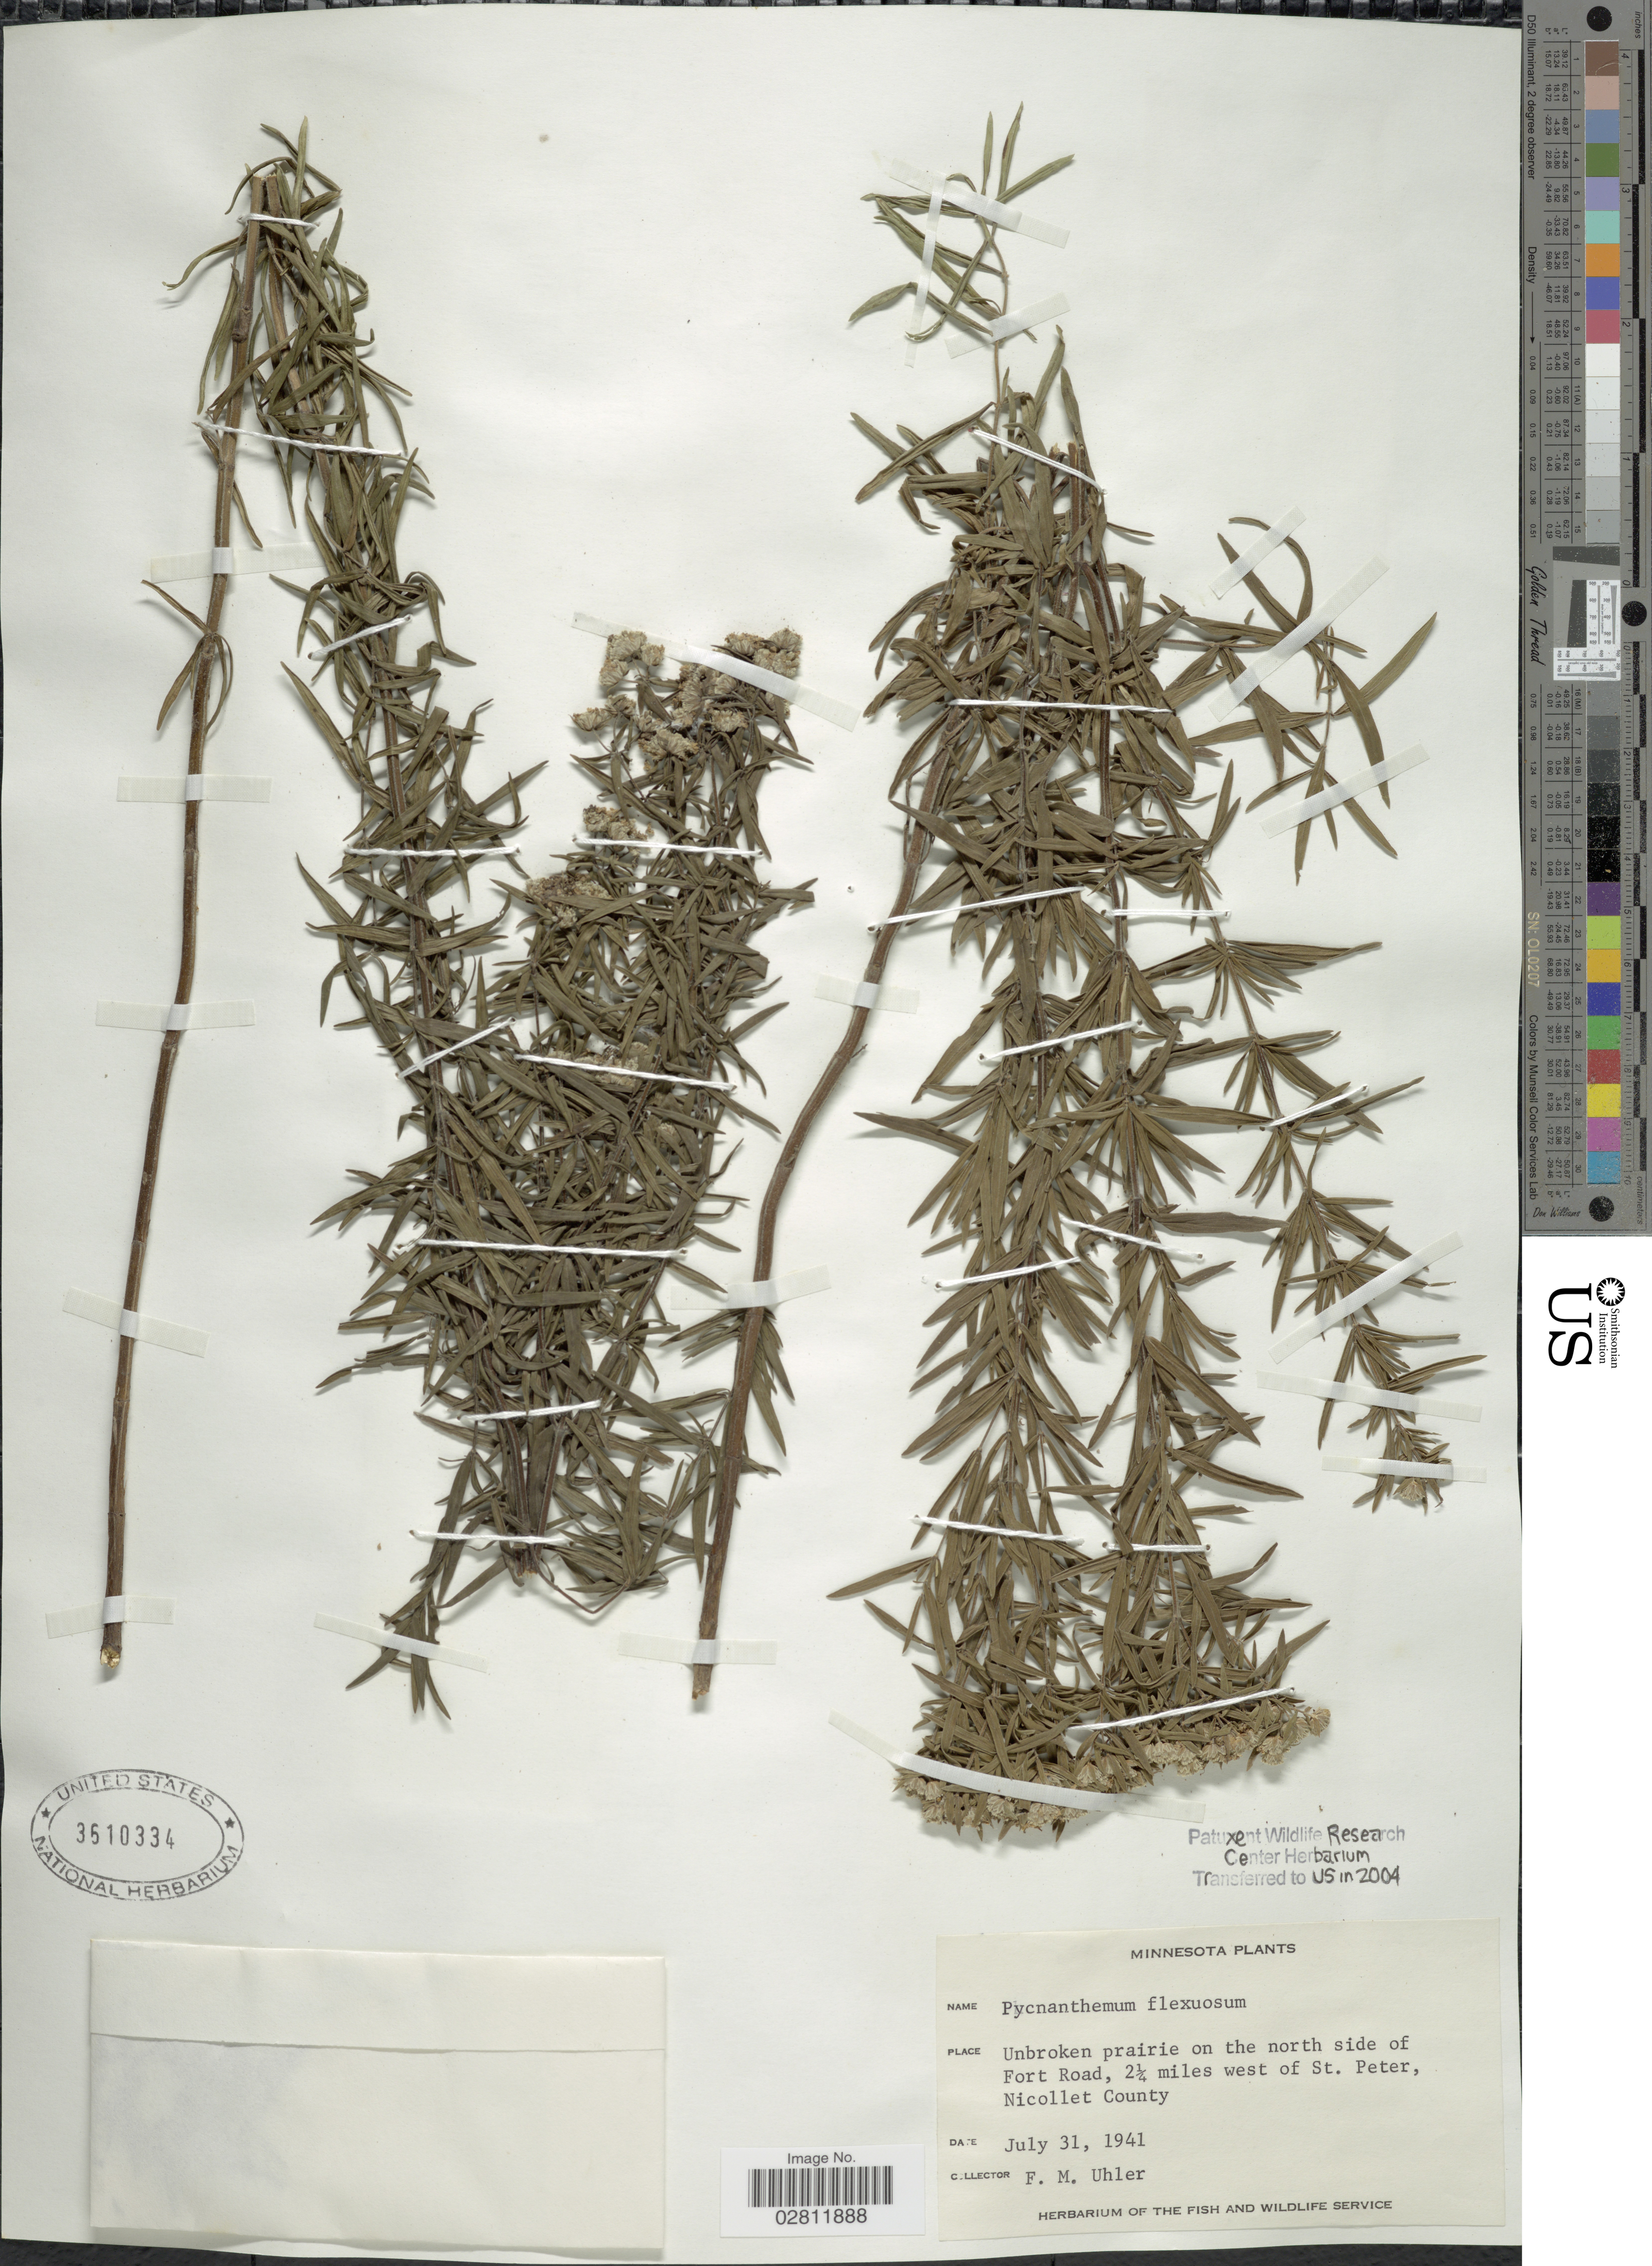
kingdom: Plantae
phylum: Tracheophyta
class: Magnoliopsida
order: Lamiales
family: Lamiaceae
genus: Pycnanthemum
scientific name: Pycnanthemum flexuosum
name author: (Walter) Britton, Stearns & Poggenb.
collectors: F. M. Uhler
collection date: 1941-07-31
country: United States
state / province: Minnesota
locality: Unbroken prairie on the north side of Fort Road, 2¼ miles west of St. Peter, Nicollet County.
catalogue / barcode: US 3610334